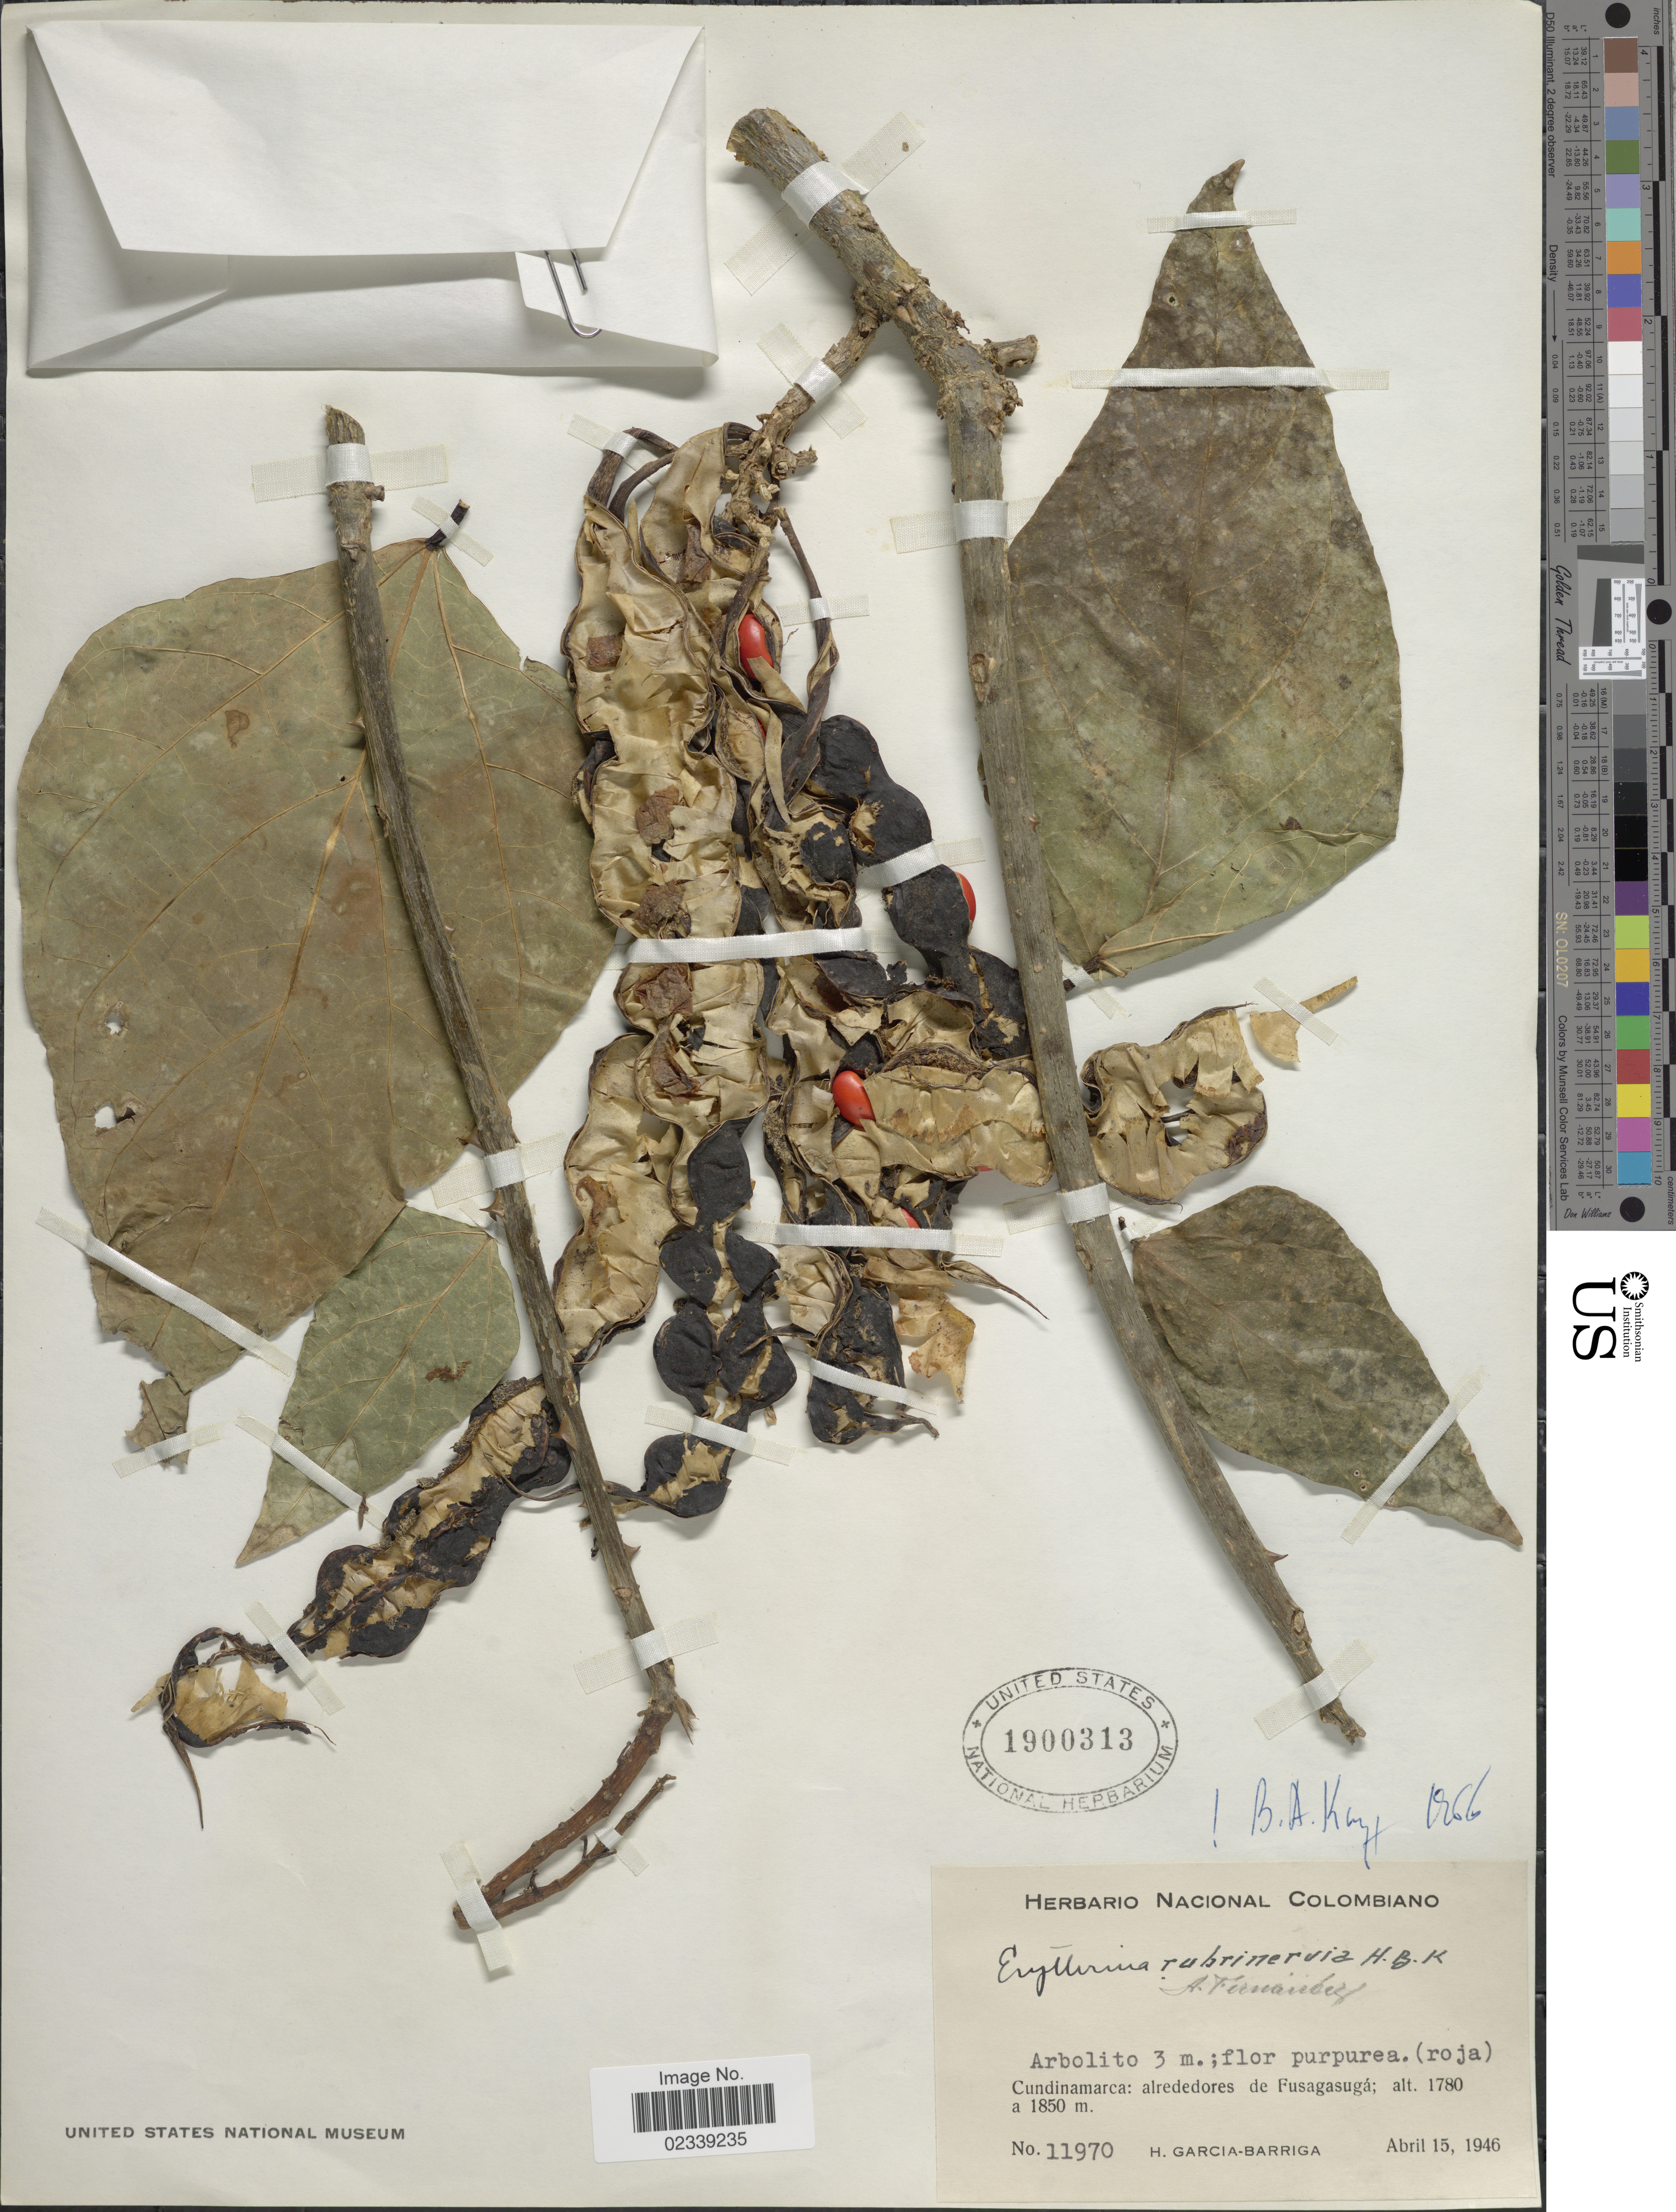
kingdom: Plantae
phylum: Tracheophyta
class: Magnoliopsida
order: Fabales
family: Fabaceae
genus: Erythrina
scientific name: Erythrina rubrinervia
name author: Kunth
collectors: H. García Barriga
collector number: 11970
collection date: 1946-04-15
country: Colombia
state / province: Cundinamarca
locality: Alrededores de Fusagasuga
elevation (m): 1780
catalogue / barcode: US 1900313